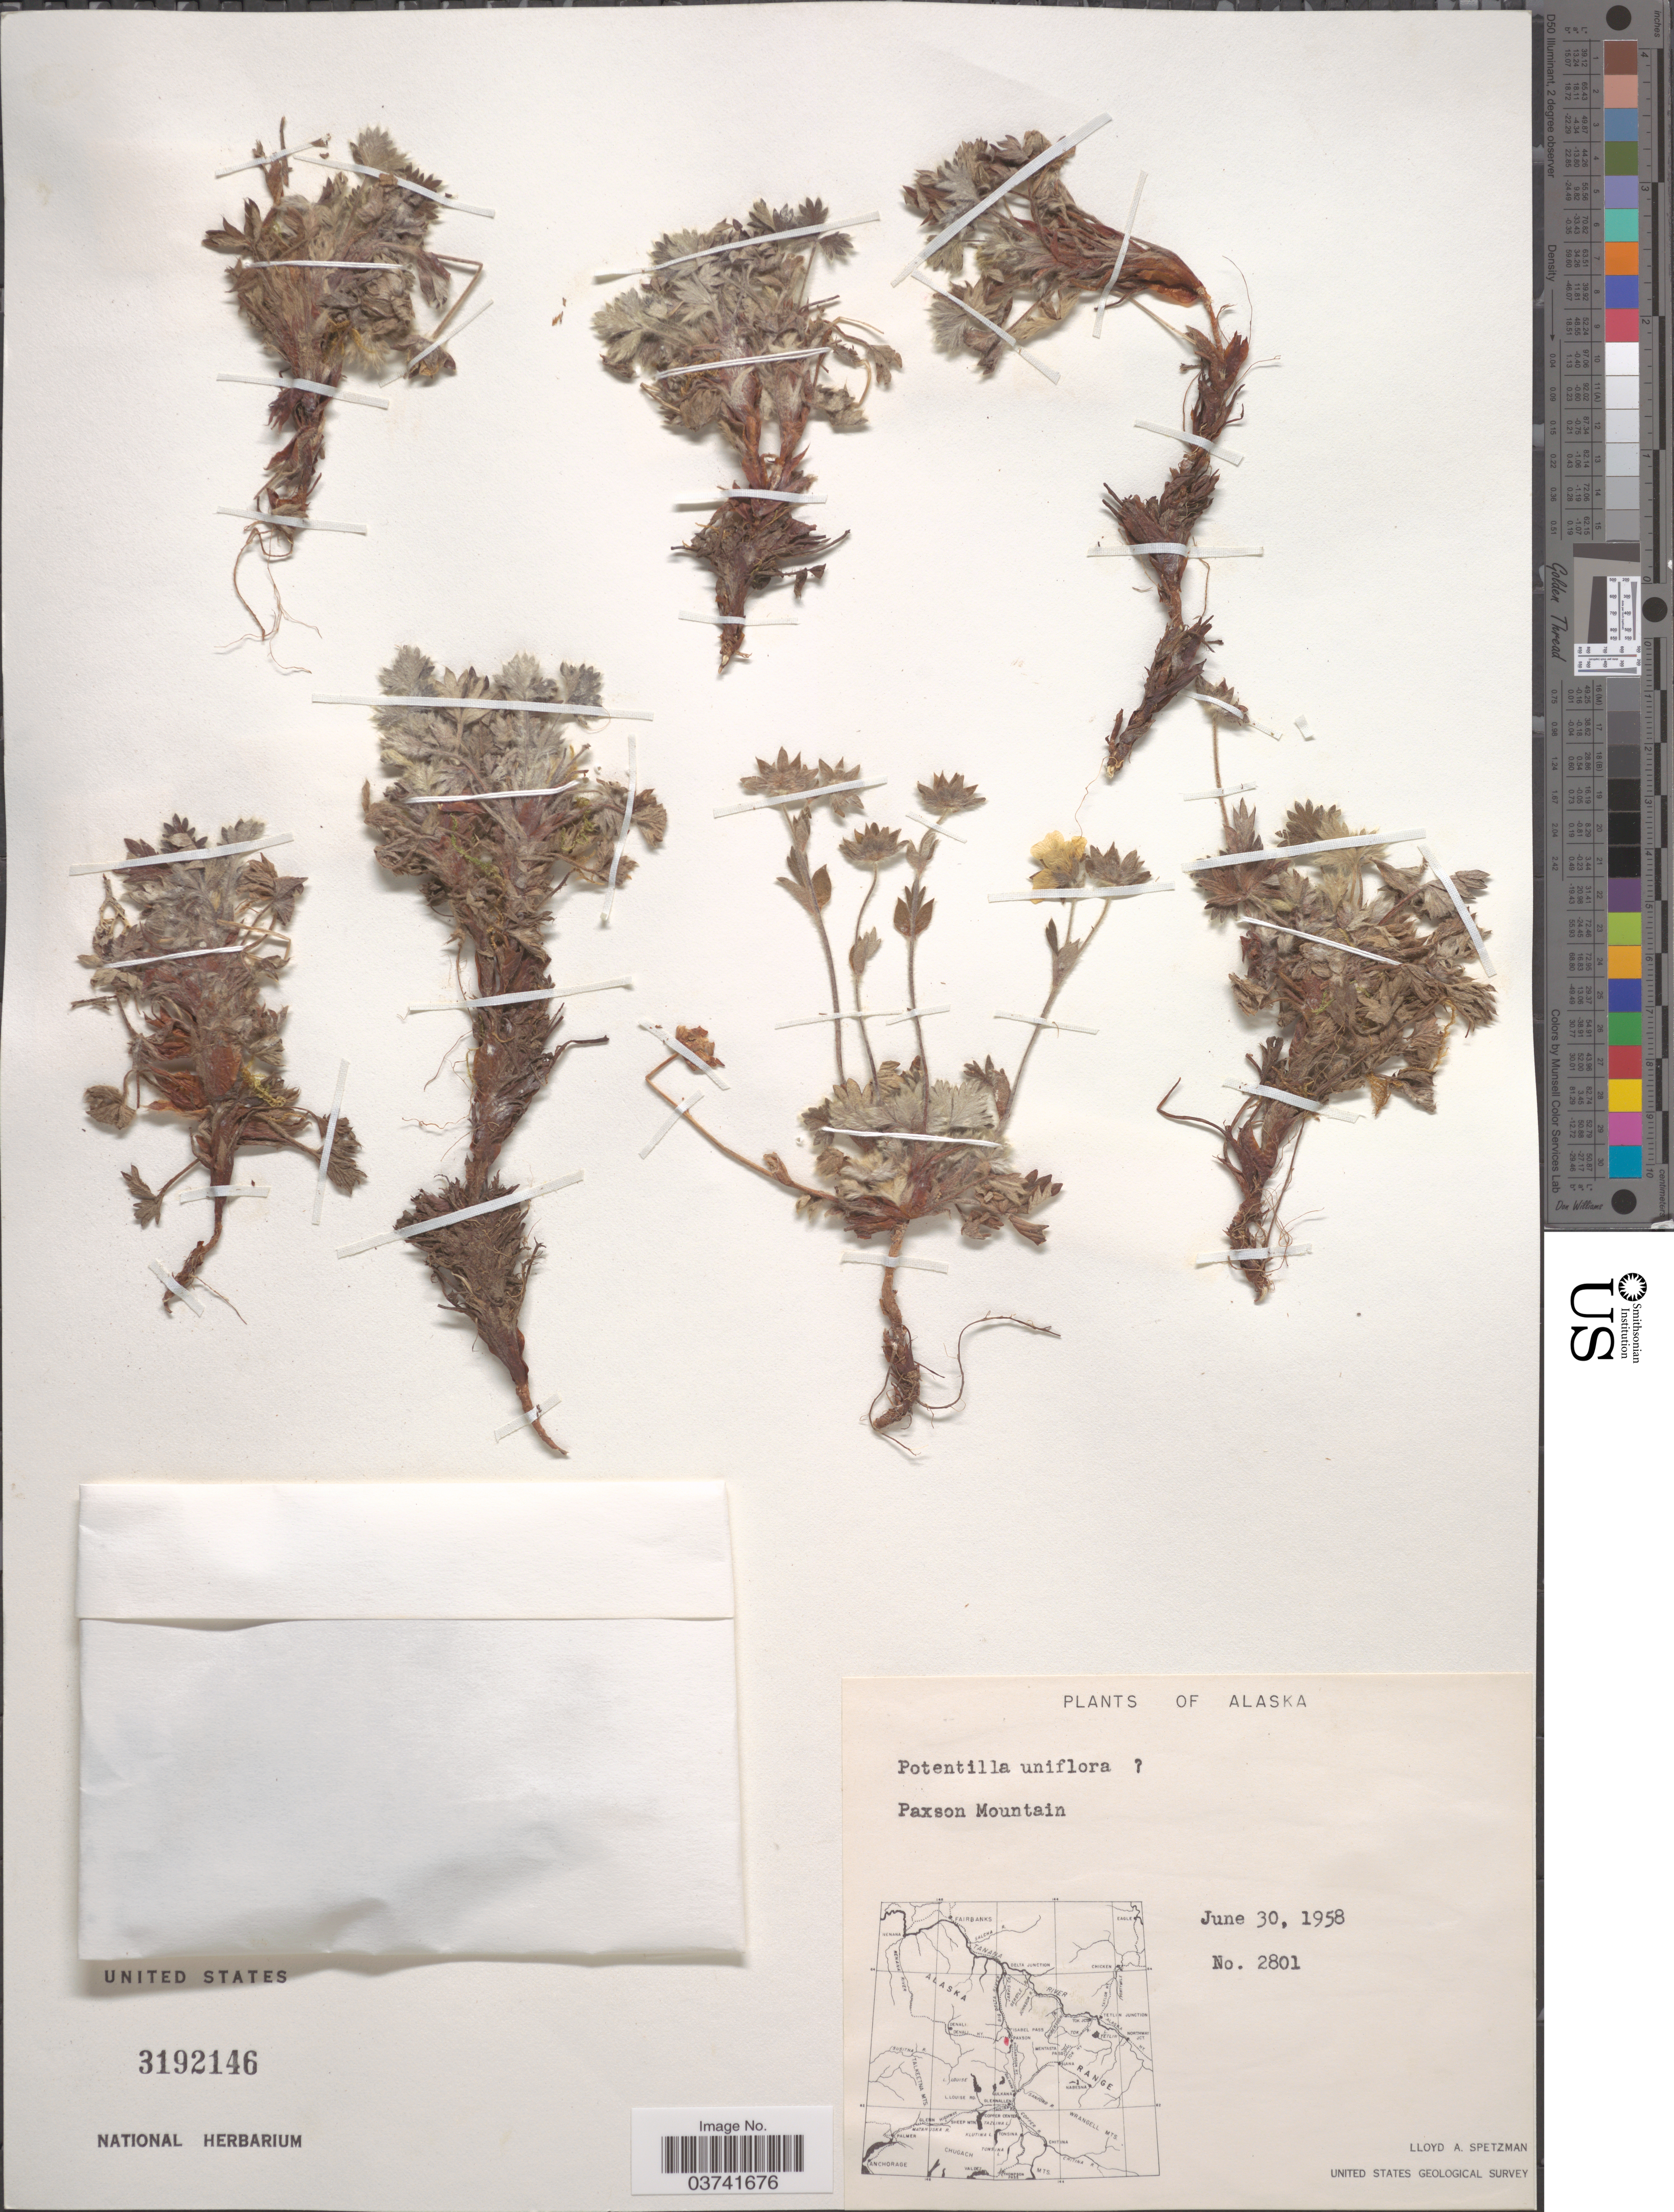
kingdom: Plantae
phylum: Tracheophyta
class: Magnoliopsida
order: Rosales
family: Rosaceae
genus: Potentilla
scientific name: Potentilla uniflora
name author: Ledeb.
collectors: L. Spetzman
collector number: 2801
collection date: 1958-06-30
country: United States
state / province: Alaska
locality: Paxson Mountain.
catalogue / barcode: US 3192146